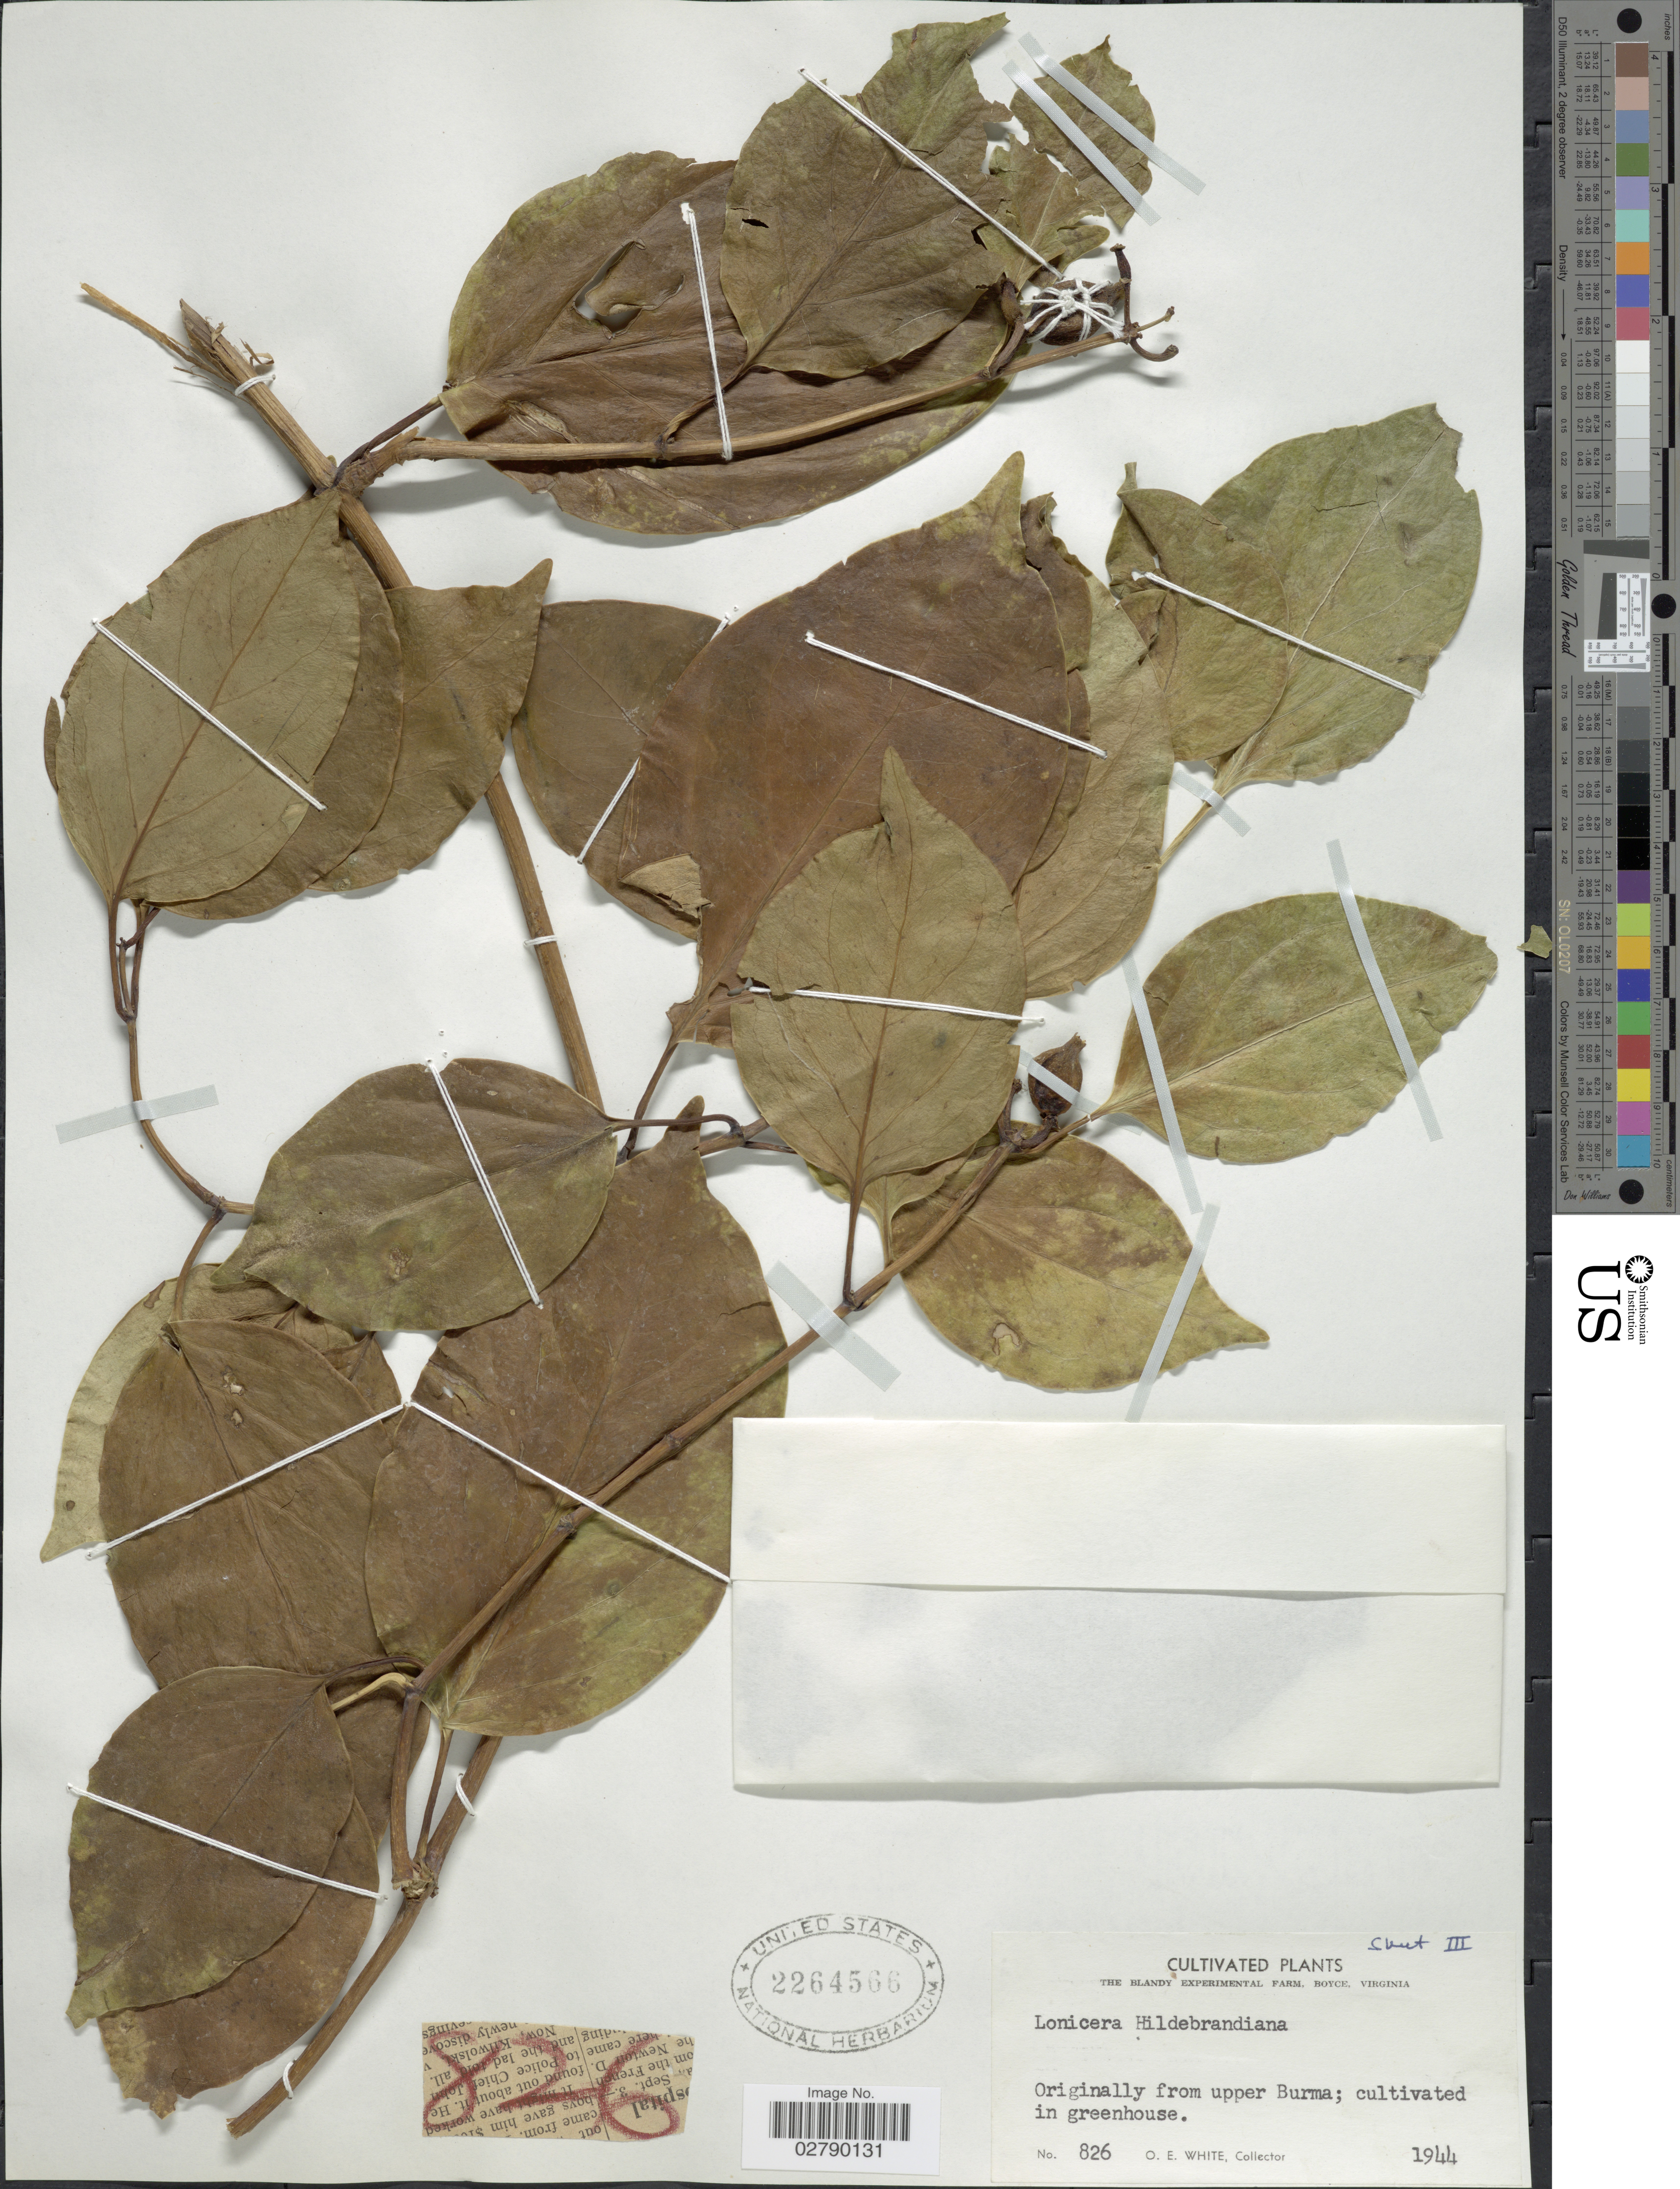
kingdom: Plantae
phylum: Tracheophyta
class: Magnoliopsida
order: Dipsacales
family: Caprifoliaceae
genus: Lonicera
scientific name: Lonicera hildebrandtiana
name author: Collett & Hemsl.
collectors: O. E. White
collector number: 826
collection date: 1944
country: Myanmar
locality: Originally from upper Burma; cultivated in greenhouse.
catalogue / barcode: US 2264566